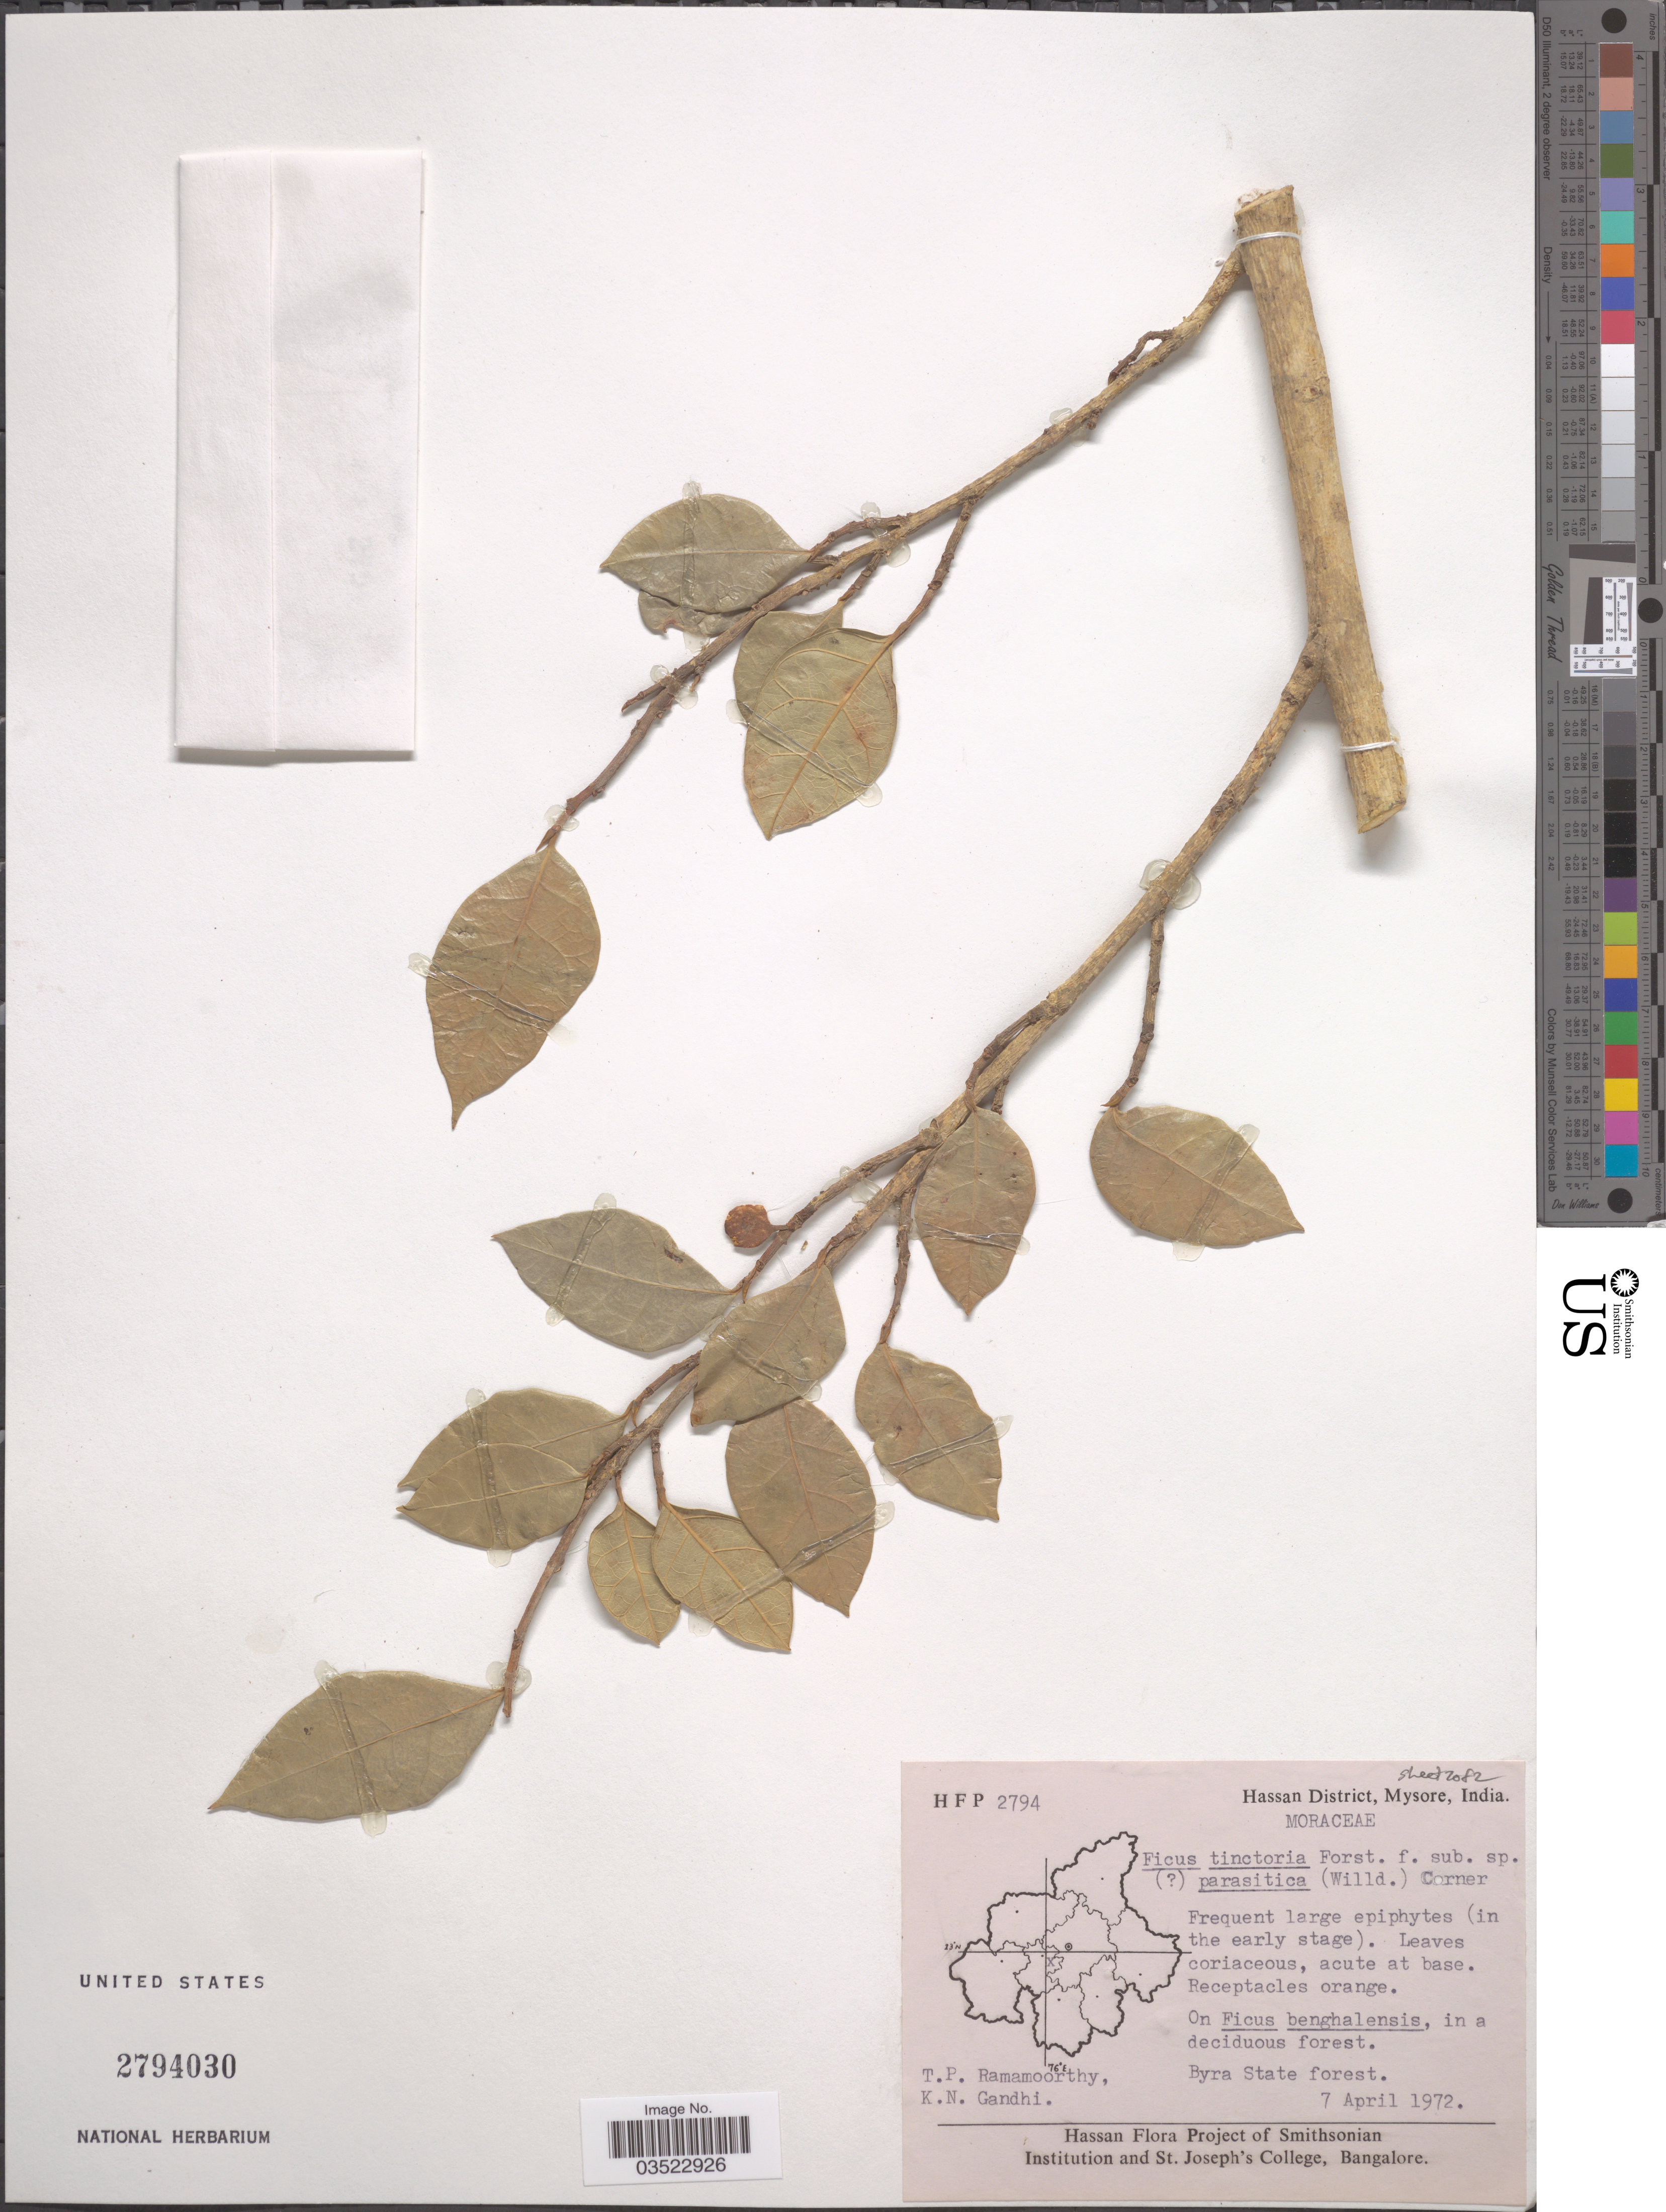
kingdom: Plantae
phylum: Tracheophyta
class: Magnoliopsida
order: Rosales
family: Moraceae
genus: Ficus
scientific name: Ficus tinctoria subsp. parasitica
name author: (J. Koenig ex Willd.) Corner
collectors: T. P. Ramamoorthy & K. N. Gandhi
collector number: HFP2794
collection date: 1972-04-07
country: India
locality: Hassan District, Mysore. Byra State forest.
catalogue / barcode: US 2794030